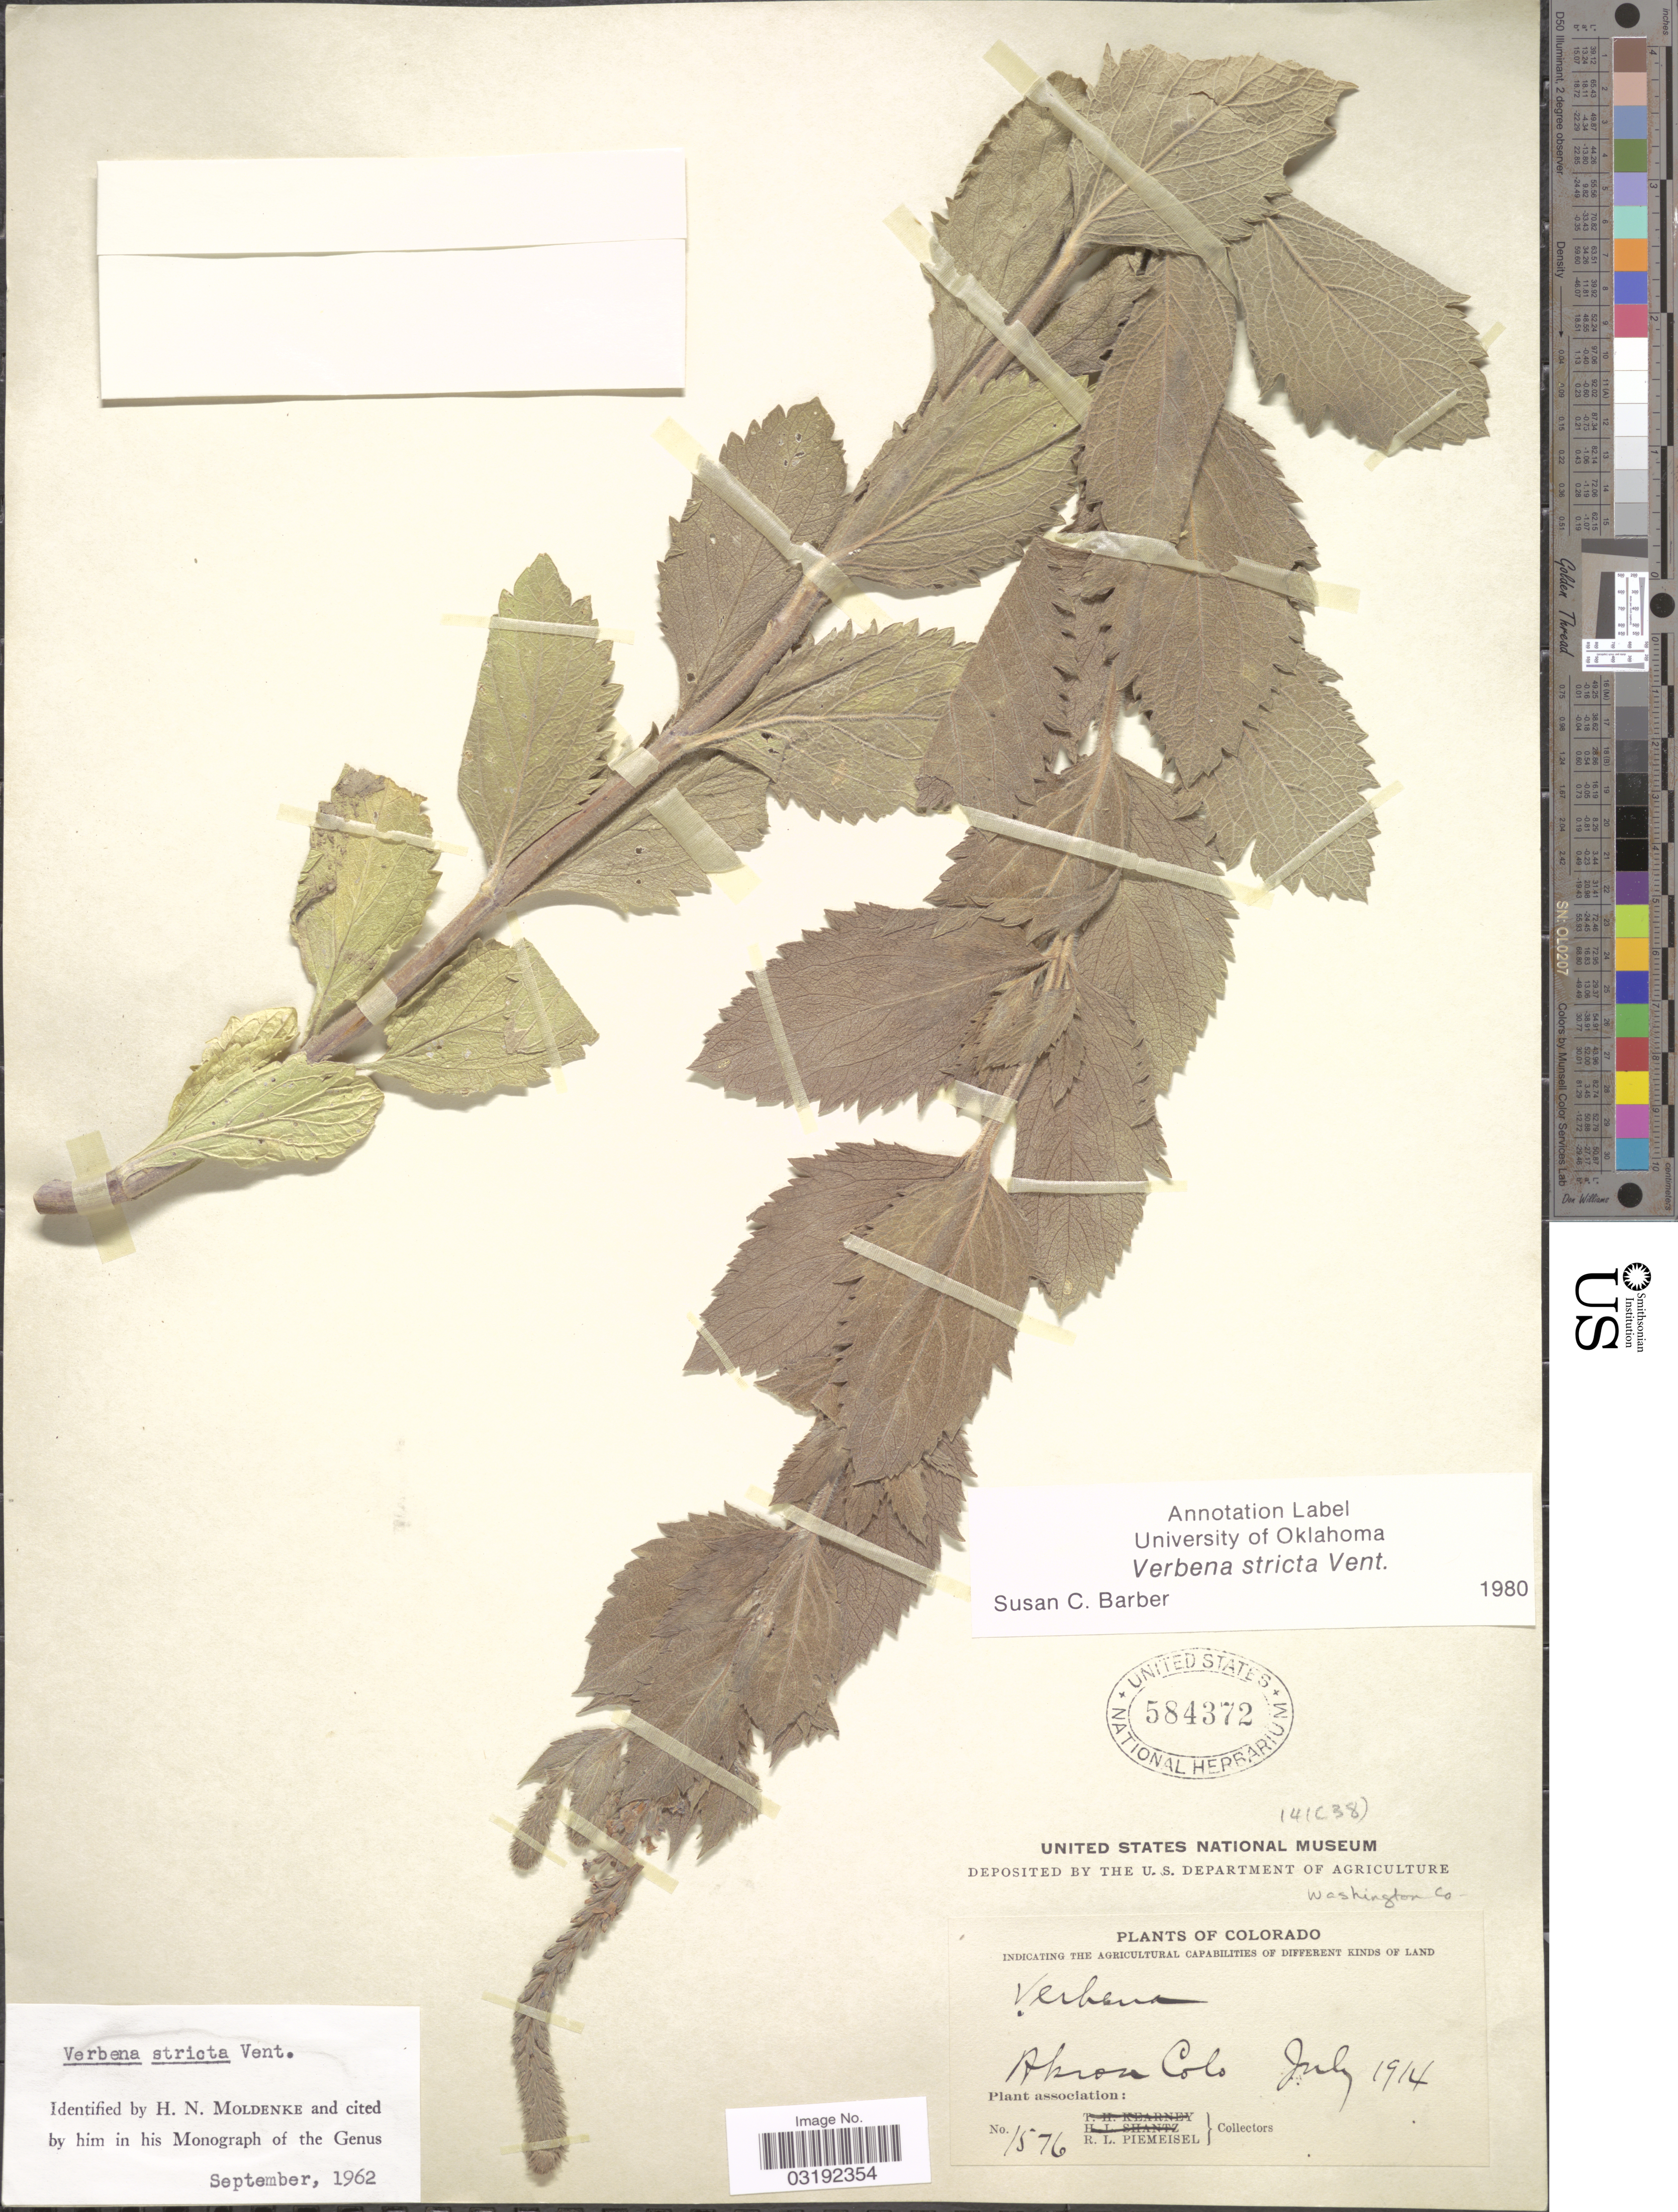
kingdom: Plantae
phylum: Tracheophyta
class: Magnoliopsida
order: Lamiales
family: Verbenaceae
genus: Verbena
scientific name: Verbena stricta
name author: Vent.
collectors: R. L. Piemeisel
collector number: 1576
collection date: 1914-07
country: United States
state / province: Colorado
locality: Akron Colo, Washington Co.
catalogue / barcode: US 584372